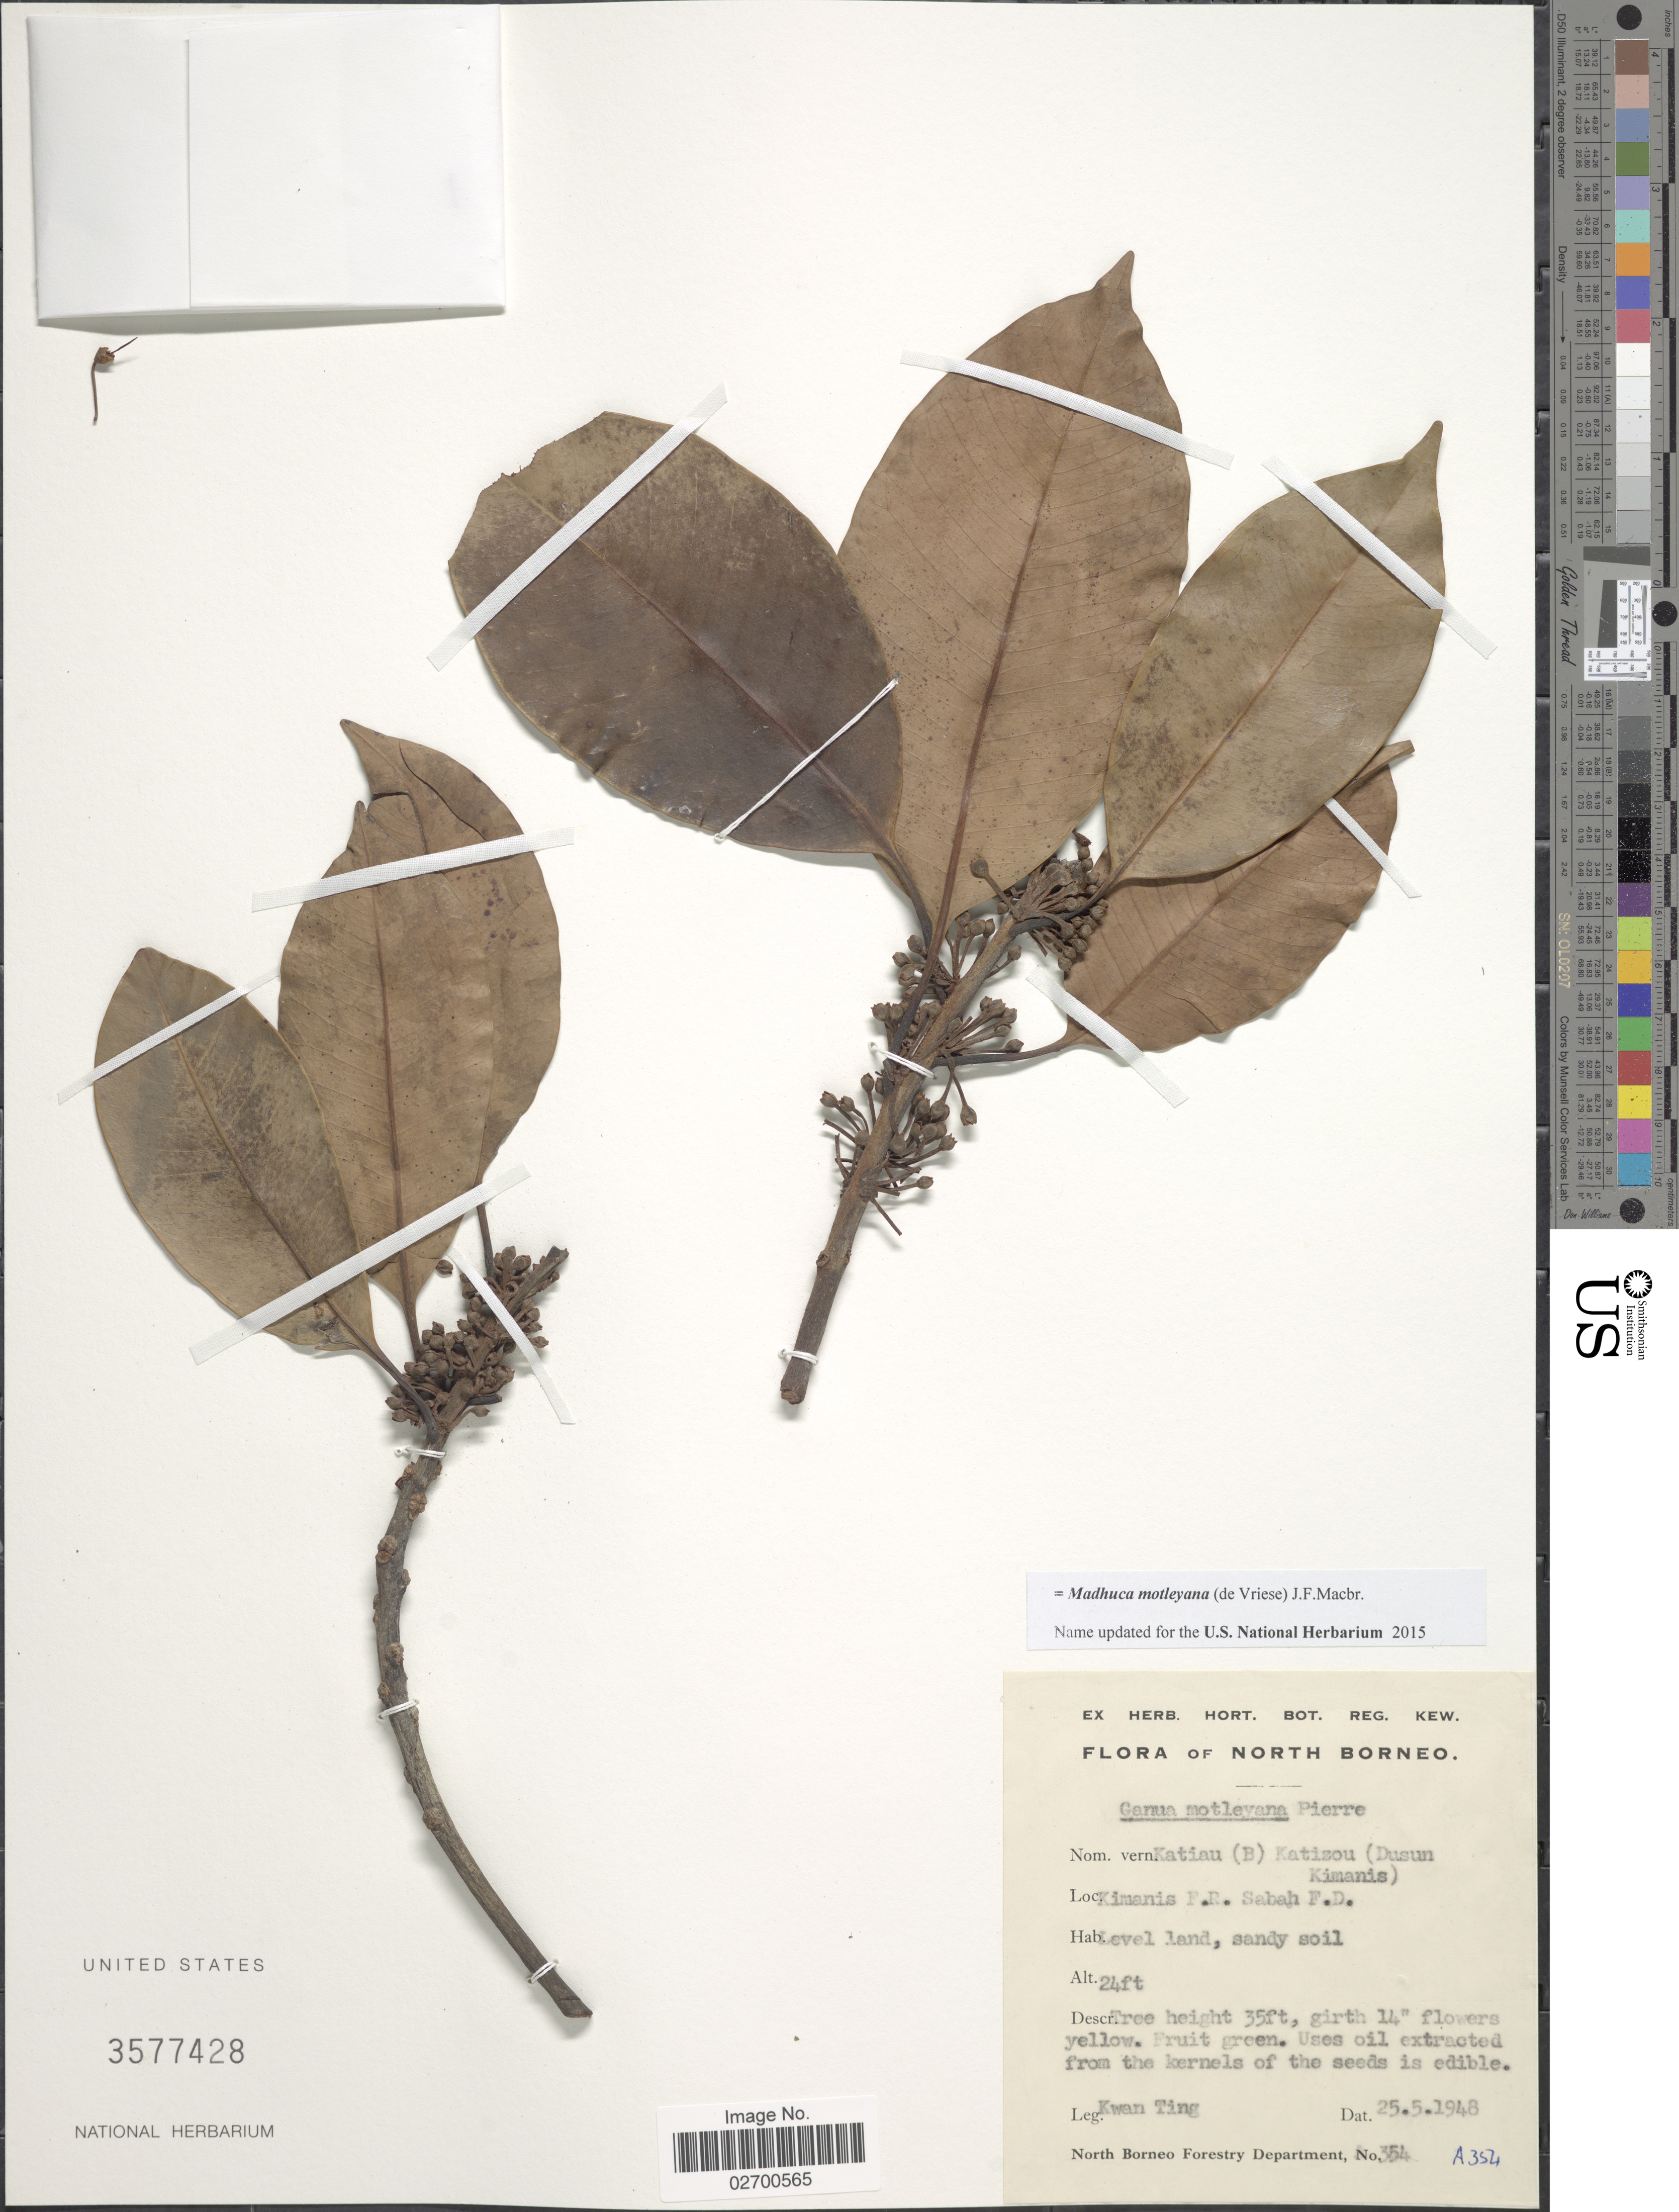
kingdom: Plantae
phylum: Tracheophyta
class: Magnoliopsida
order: Ericales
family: Sapotaceae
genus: Madhuca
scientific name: Madhuca motleyana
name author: (J.F. Macbr.) de Vriese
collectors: K. Ting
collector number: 354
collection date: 1948-05-25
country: Malaysia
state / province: Sabah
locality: North Borneo. Kimanis F. R,., Sabah F.D.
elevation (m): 7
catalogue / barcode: US 3577428